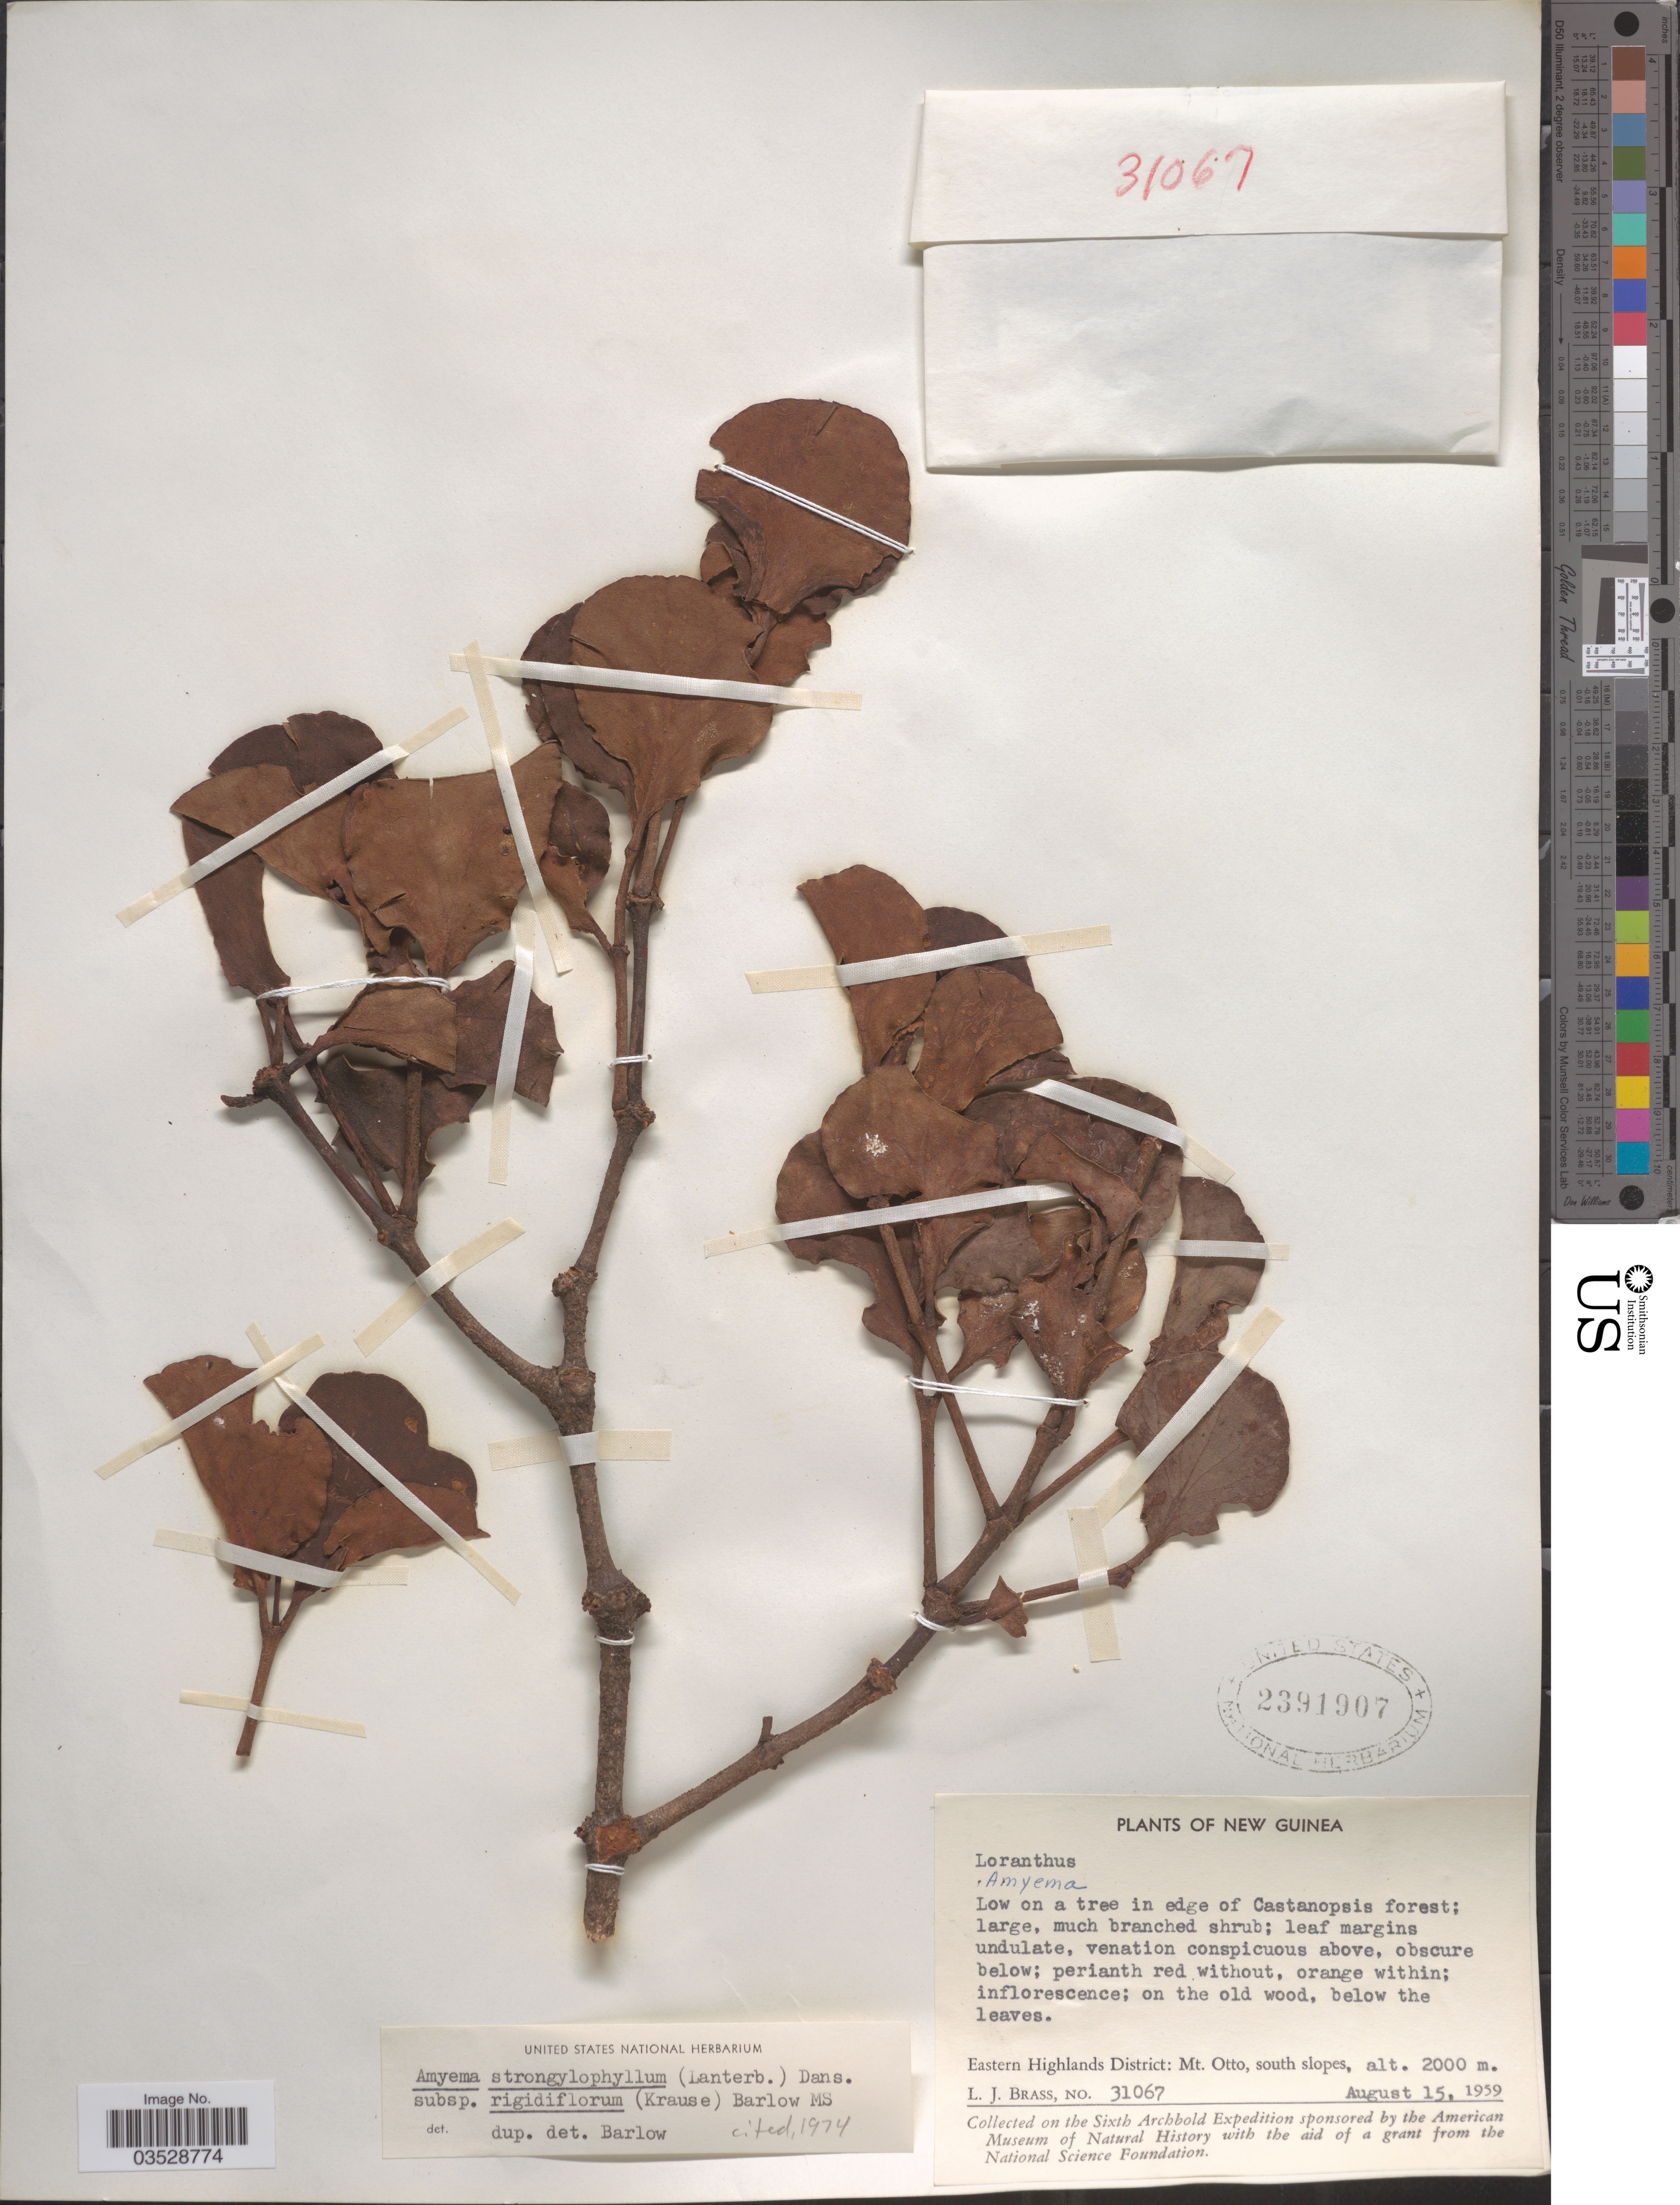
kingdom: Plantae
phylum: Tracheophyta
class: Magnoliopsida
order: Santalales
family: Loranthaceae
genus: Amyema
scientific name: Amyema rigidiflora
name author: Danser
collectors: L. J. Brass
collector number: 31067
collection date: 1959-08-15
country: Papua New Guinea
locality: New Guinea. Eastern Highlands District: Mt. Otto, south slopes.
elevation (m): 2000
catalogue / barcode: US 2391907